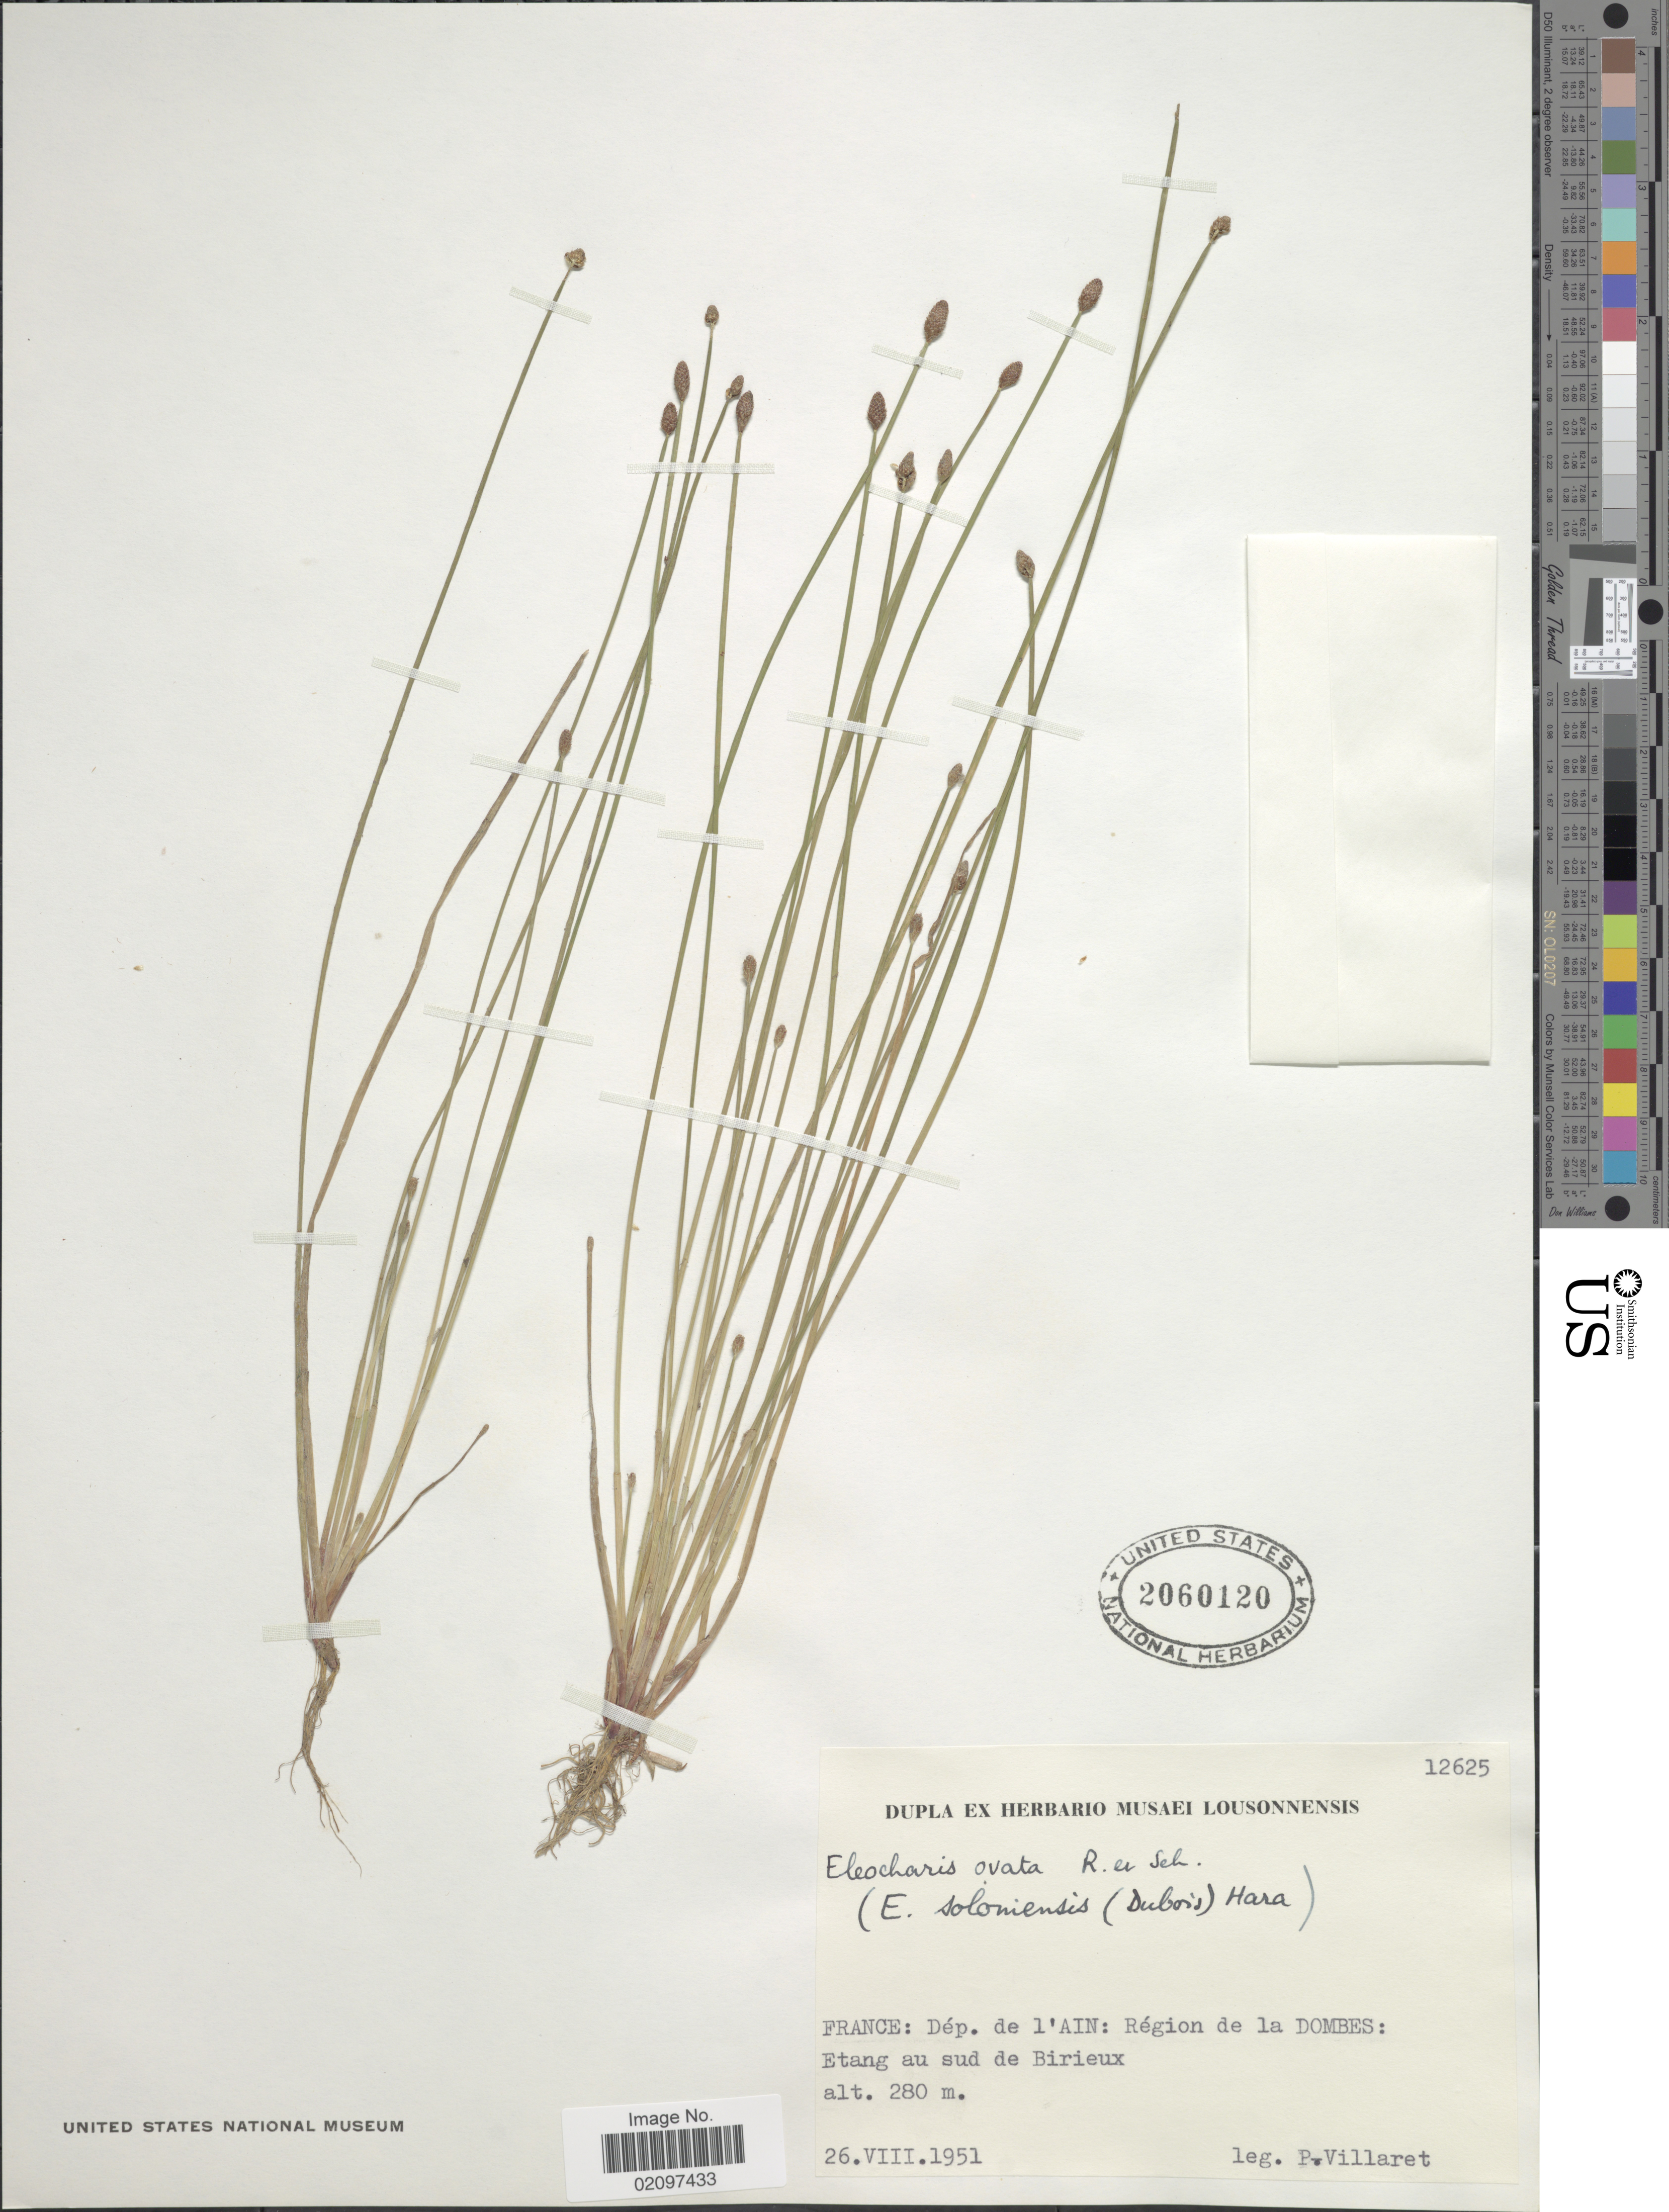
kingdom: Plantae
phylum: Tracheophyta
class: Liliopsida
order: Poales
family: Cyperaceae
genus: Eleocharis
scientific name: Eleocharis ovata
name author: (Roth) Roem. & Schult.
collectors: P. Villaret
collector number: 12625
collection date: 1951-08-26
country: France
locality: France: Dep. de l'Ain: region de la Dombes: Etang au sud de Birieux.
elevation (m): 280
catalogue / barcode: US 2060120